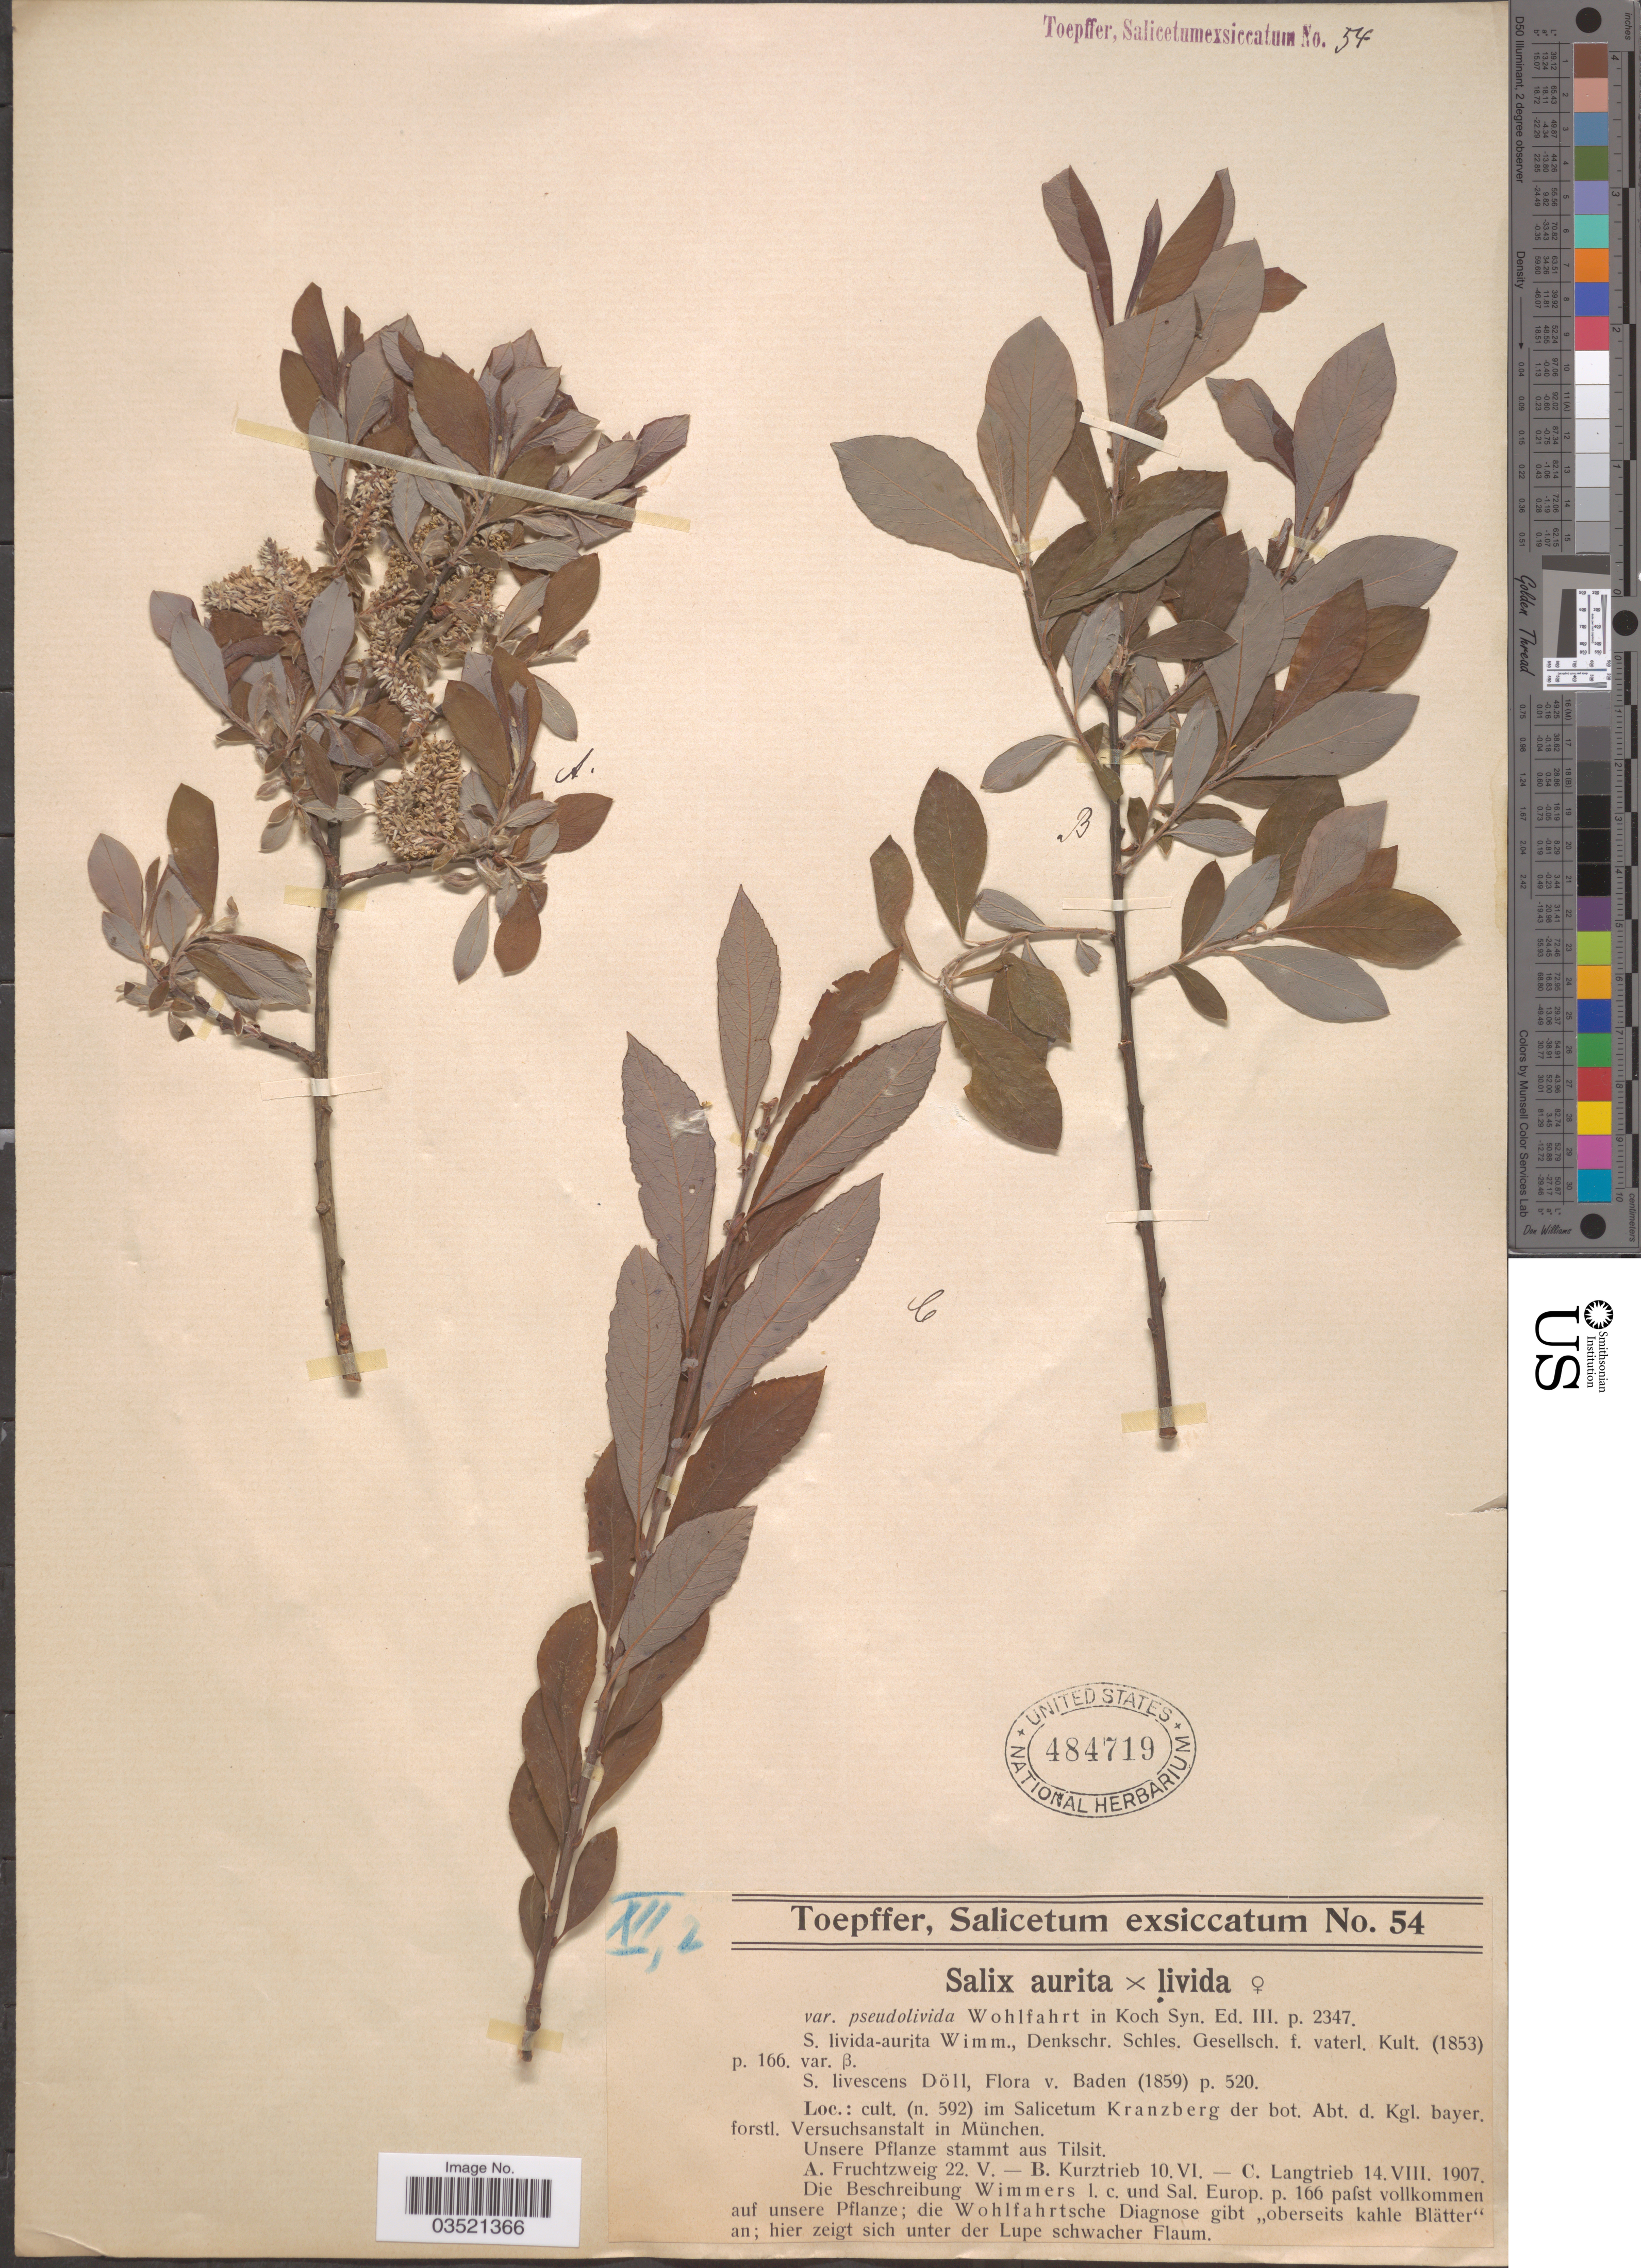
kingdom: Plantae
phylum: Tracheophyta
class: Magnoliopsida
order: Malpighiales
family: Salicaceae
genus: Salix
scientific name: Salix aurita x S. livida var. pseudolivida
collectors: A. Toepffer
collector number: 54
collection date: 1907-05-22/1907-08-14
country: Germany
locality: Cult. (n. 592) im Salicetum Kranzberg der bot. Abt. d. Kgl. bayer. forstl. Versuchsanstalt in München. Unsere Pflanze stammt aus Tilsit.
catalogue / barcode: US 484719